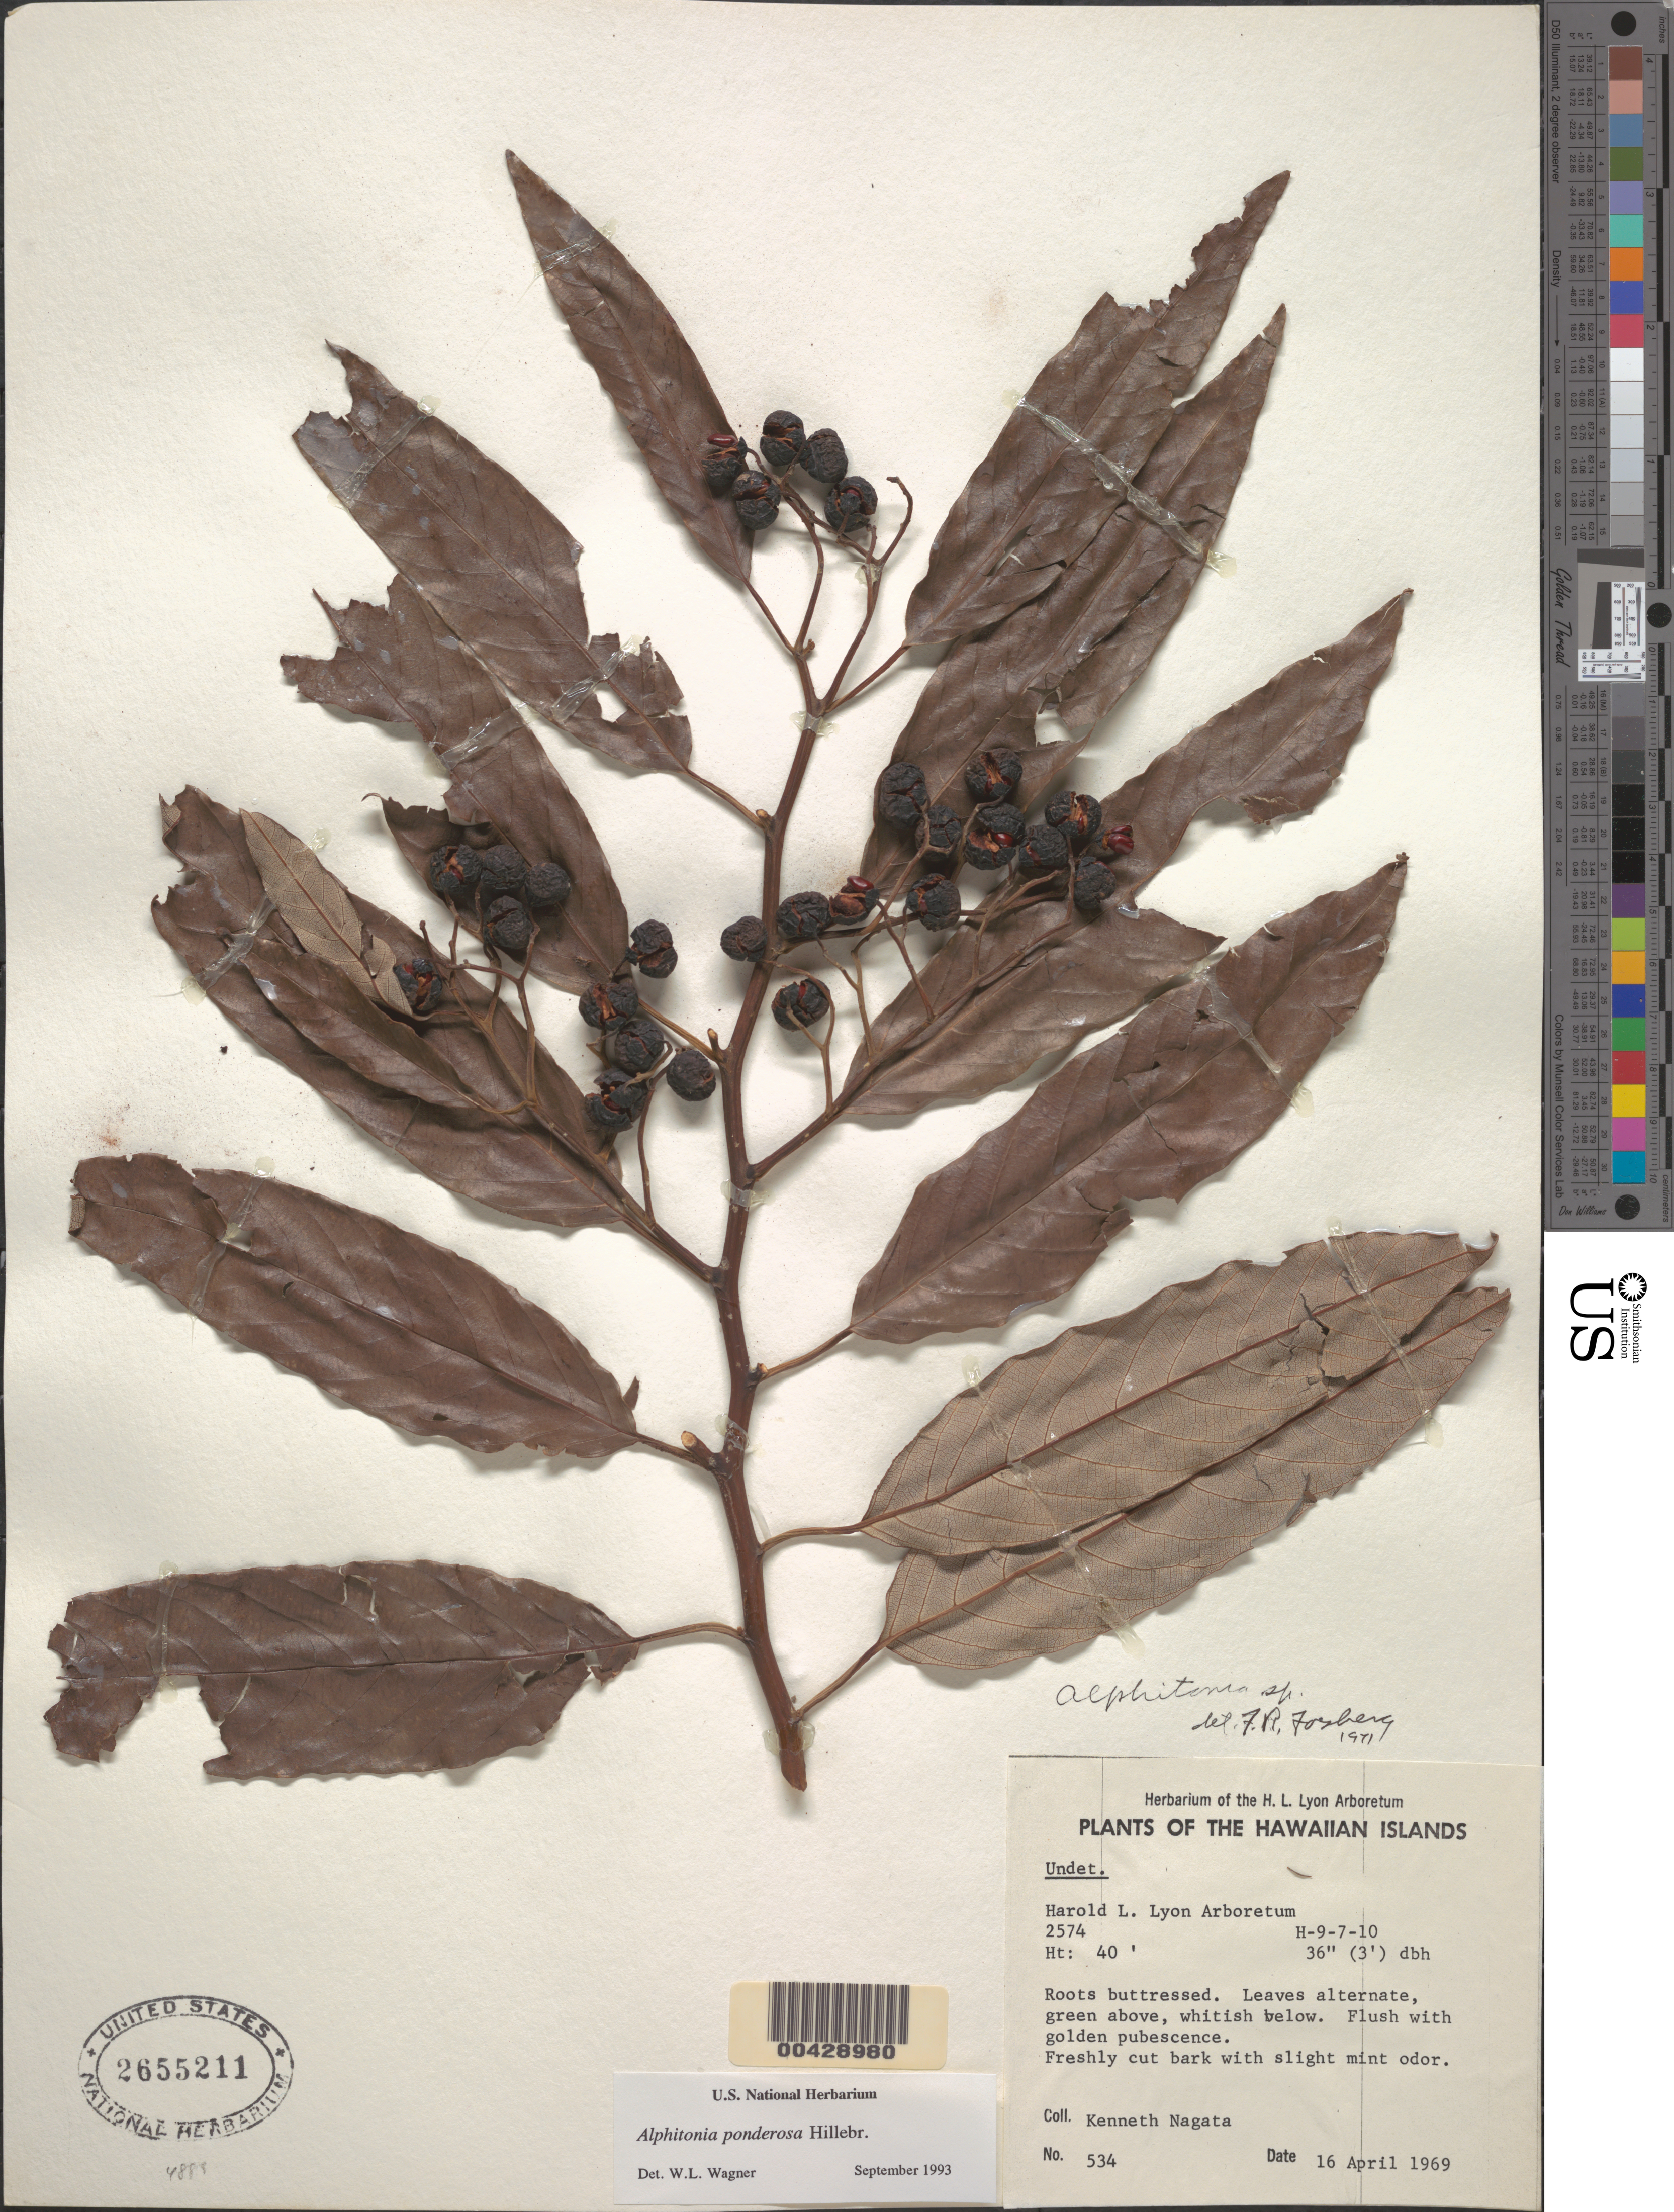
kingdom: Plantae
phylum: Tracheophyta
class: Magnoliopsida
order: Rosales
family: Rhamnaceae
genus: Alphitonia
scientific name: Alphitonia ponderosa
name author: Hillebr.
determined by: Wagner, W. L., (BOT), Smithsonian Institution - National Museum of Natural History (UNITED STATES)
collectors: K. Nagata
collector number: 534/2574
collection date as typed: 16 Apr 1969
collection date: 1969-04-16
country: United States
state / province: Hawaii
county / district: Hawaii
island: Hawaii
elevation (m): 12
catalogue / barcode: US 2655211